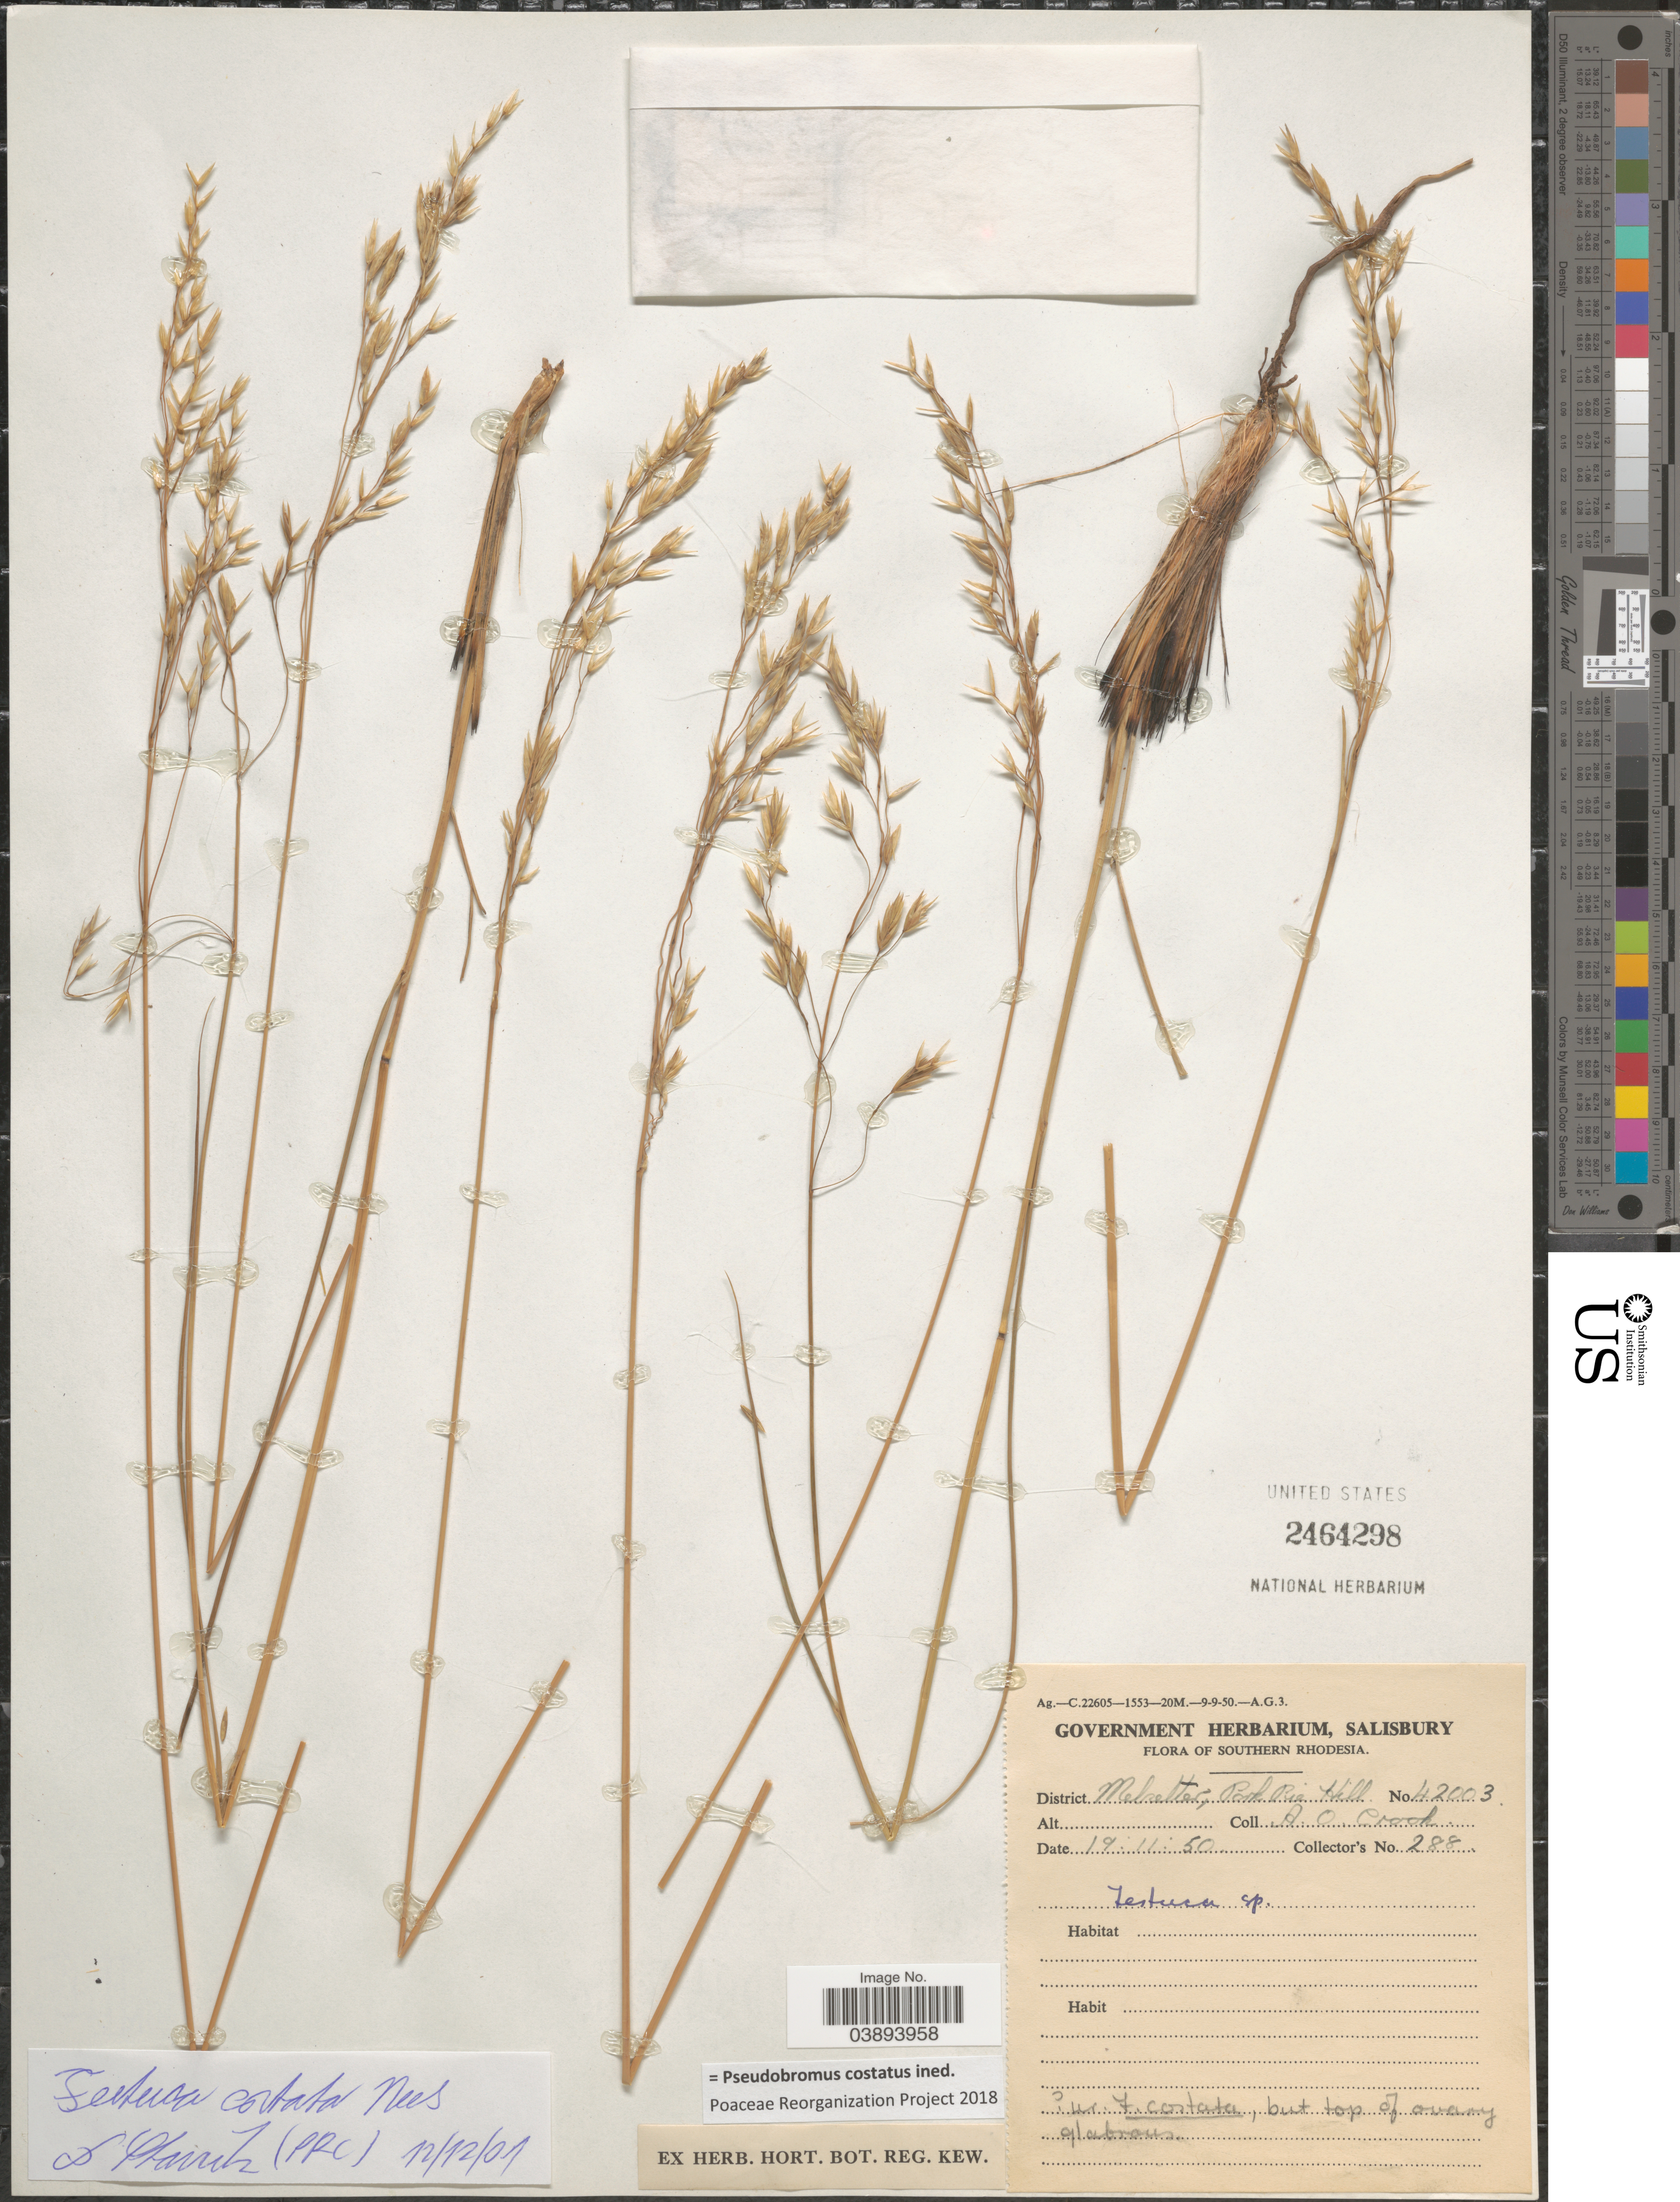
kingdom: Plantae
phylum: Tracheophyta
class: Liliopsida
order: Poales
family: Poaceae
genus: Pseudobromus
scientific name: Pseudobromus costatus ined.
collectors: A. Crook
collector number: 288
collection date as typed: Transcribed d/m/y: 19/11/50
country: Zimbabwe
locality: Southern Rhodesia. District Melsetter, Port Rio Hill.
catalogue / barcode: US 2464298